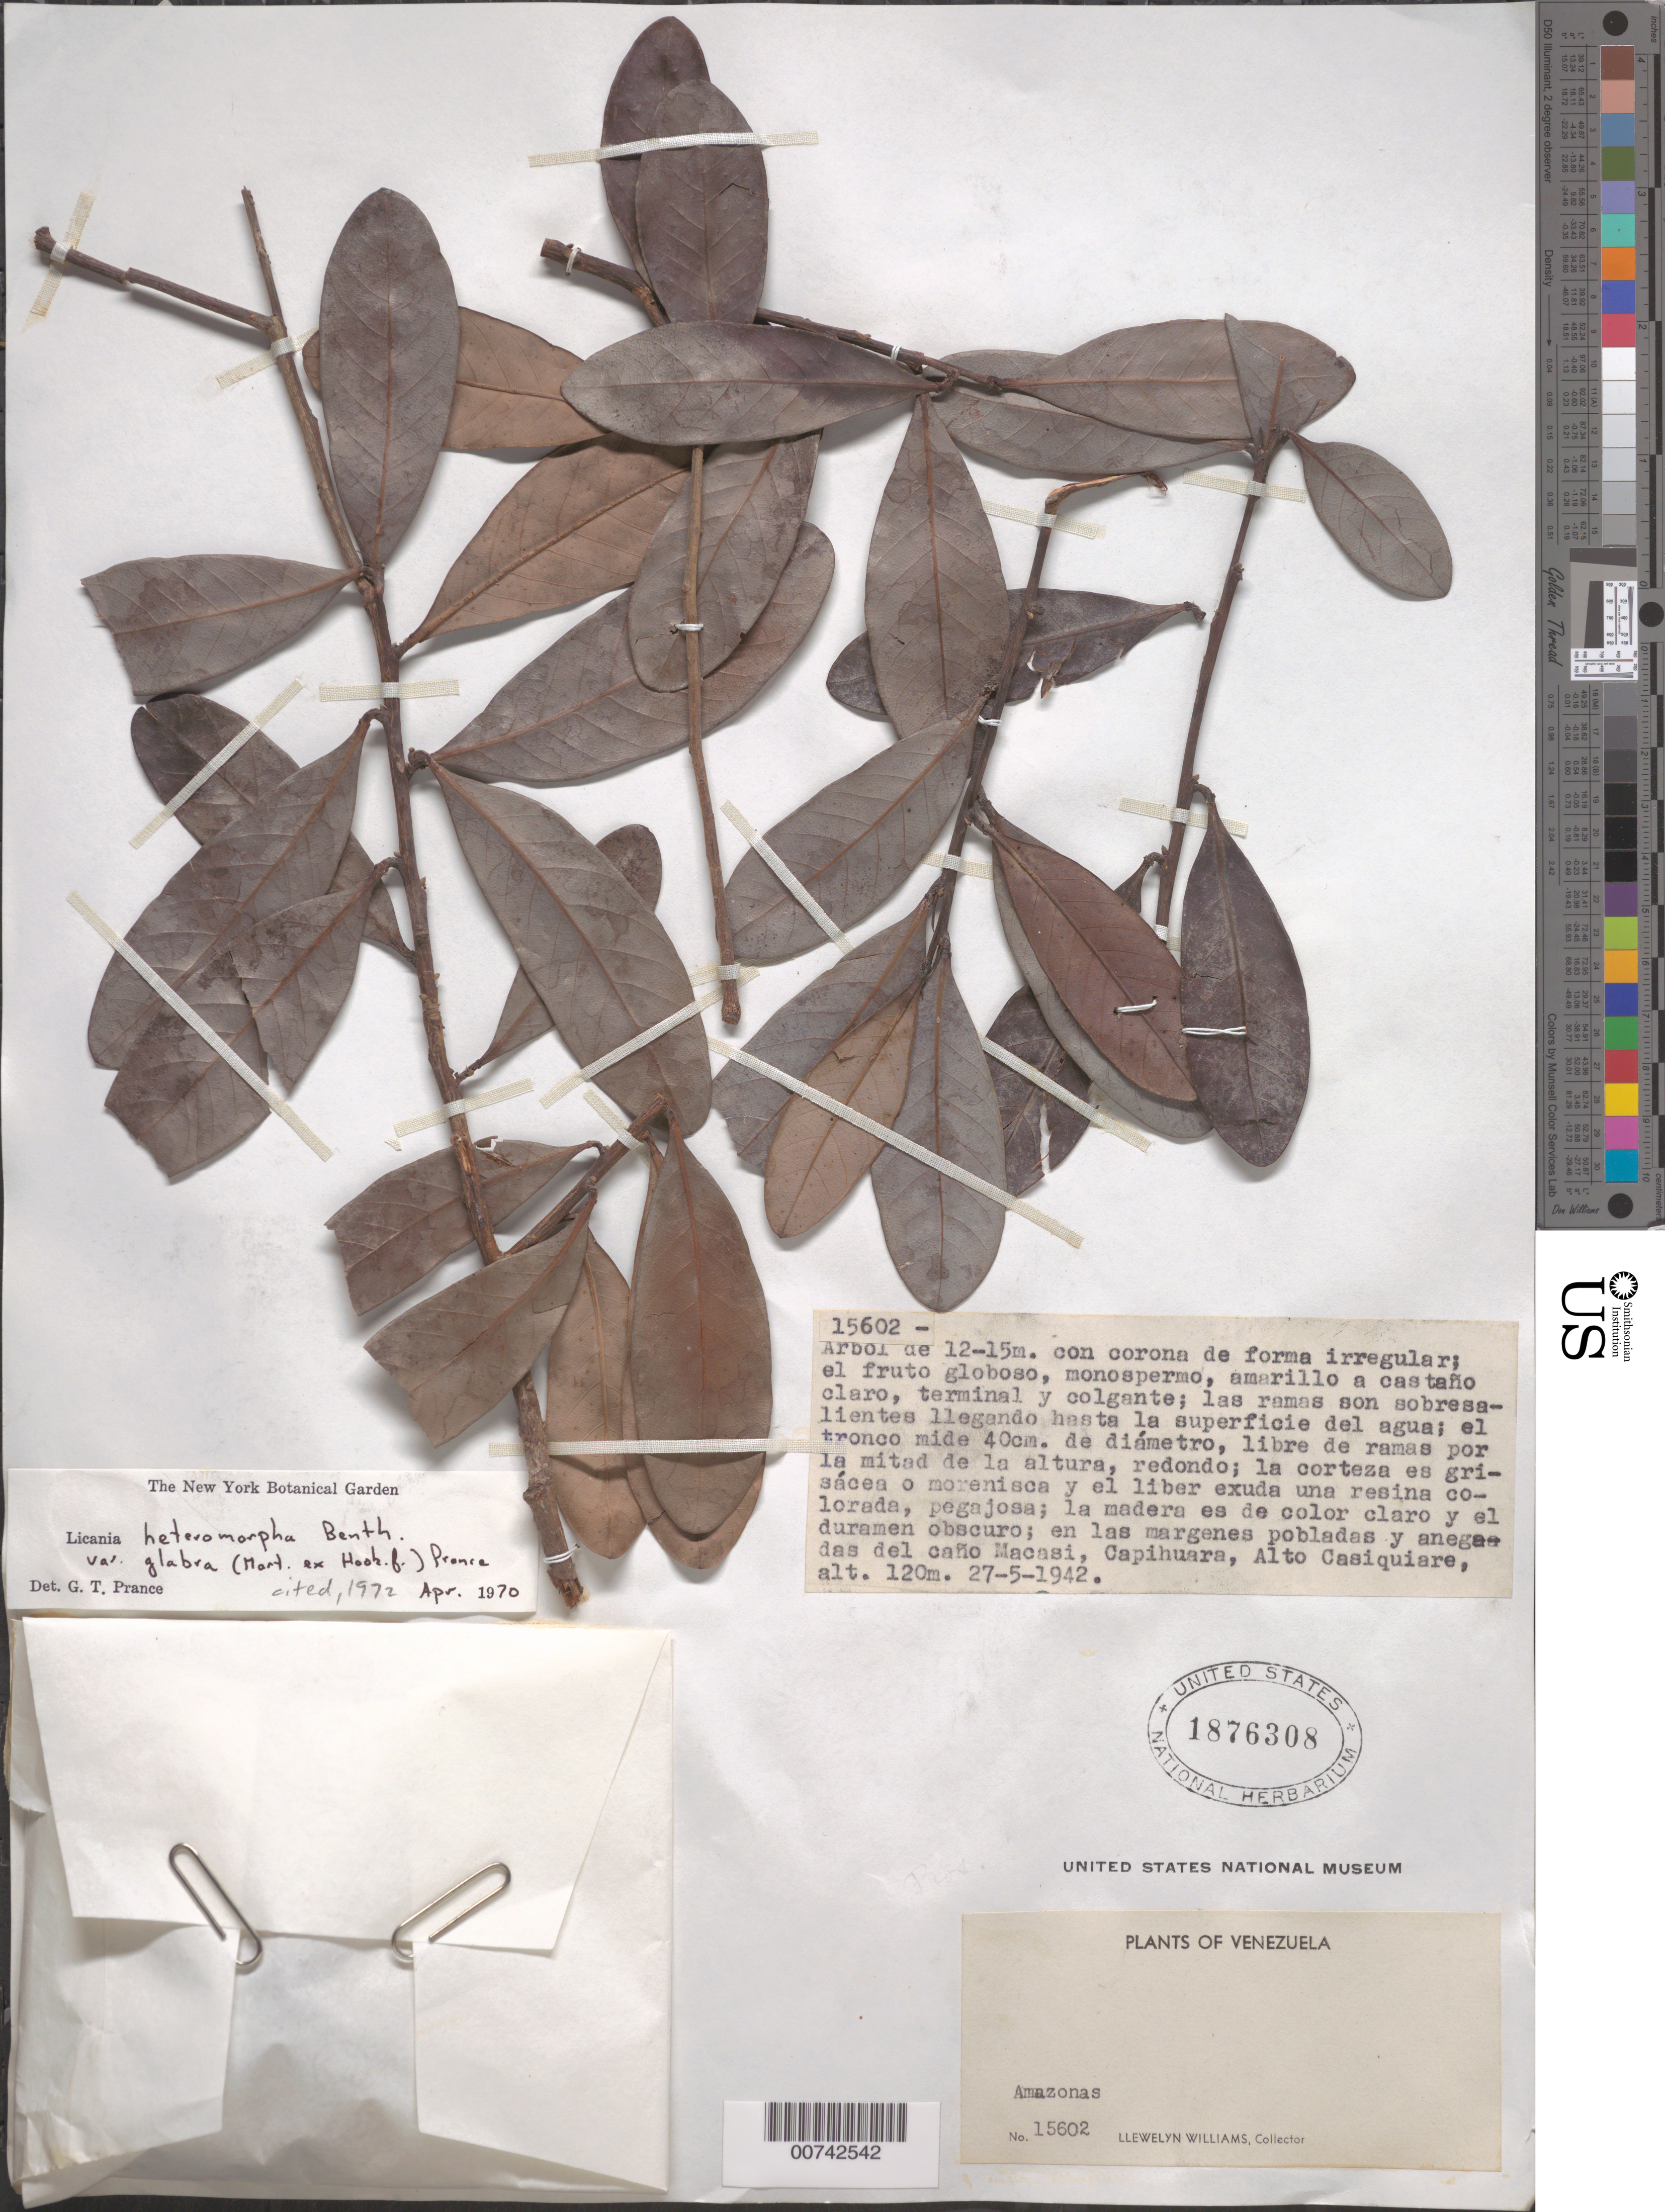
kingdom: Plantae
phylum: Tracheophyta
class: Magnoliopsida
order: Malpighiales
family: Chrysobalanaceae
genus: Hymenopus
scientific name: Hymenopus heteromorphus var. glabrus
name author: (Mart. ex Hook. f.) Sothers & Prance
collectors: Ll. Williams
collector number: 15602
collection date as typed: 27-May-42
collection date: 1942-05-27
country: Venezuela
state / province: Amazonas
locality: Caño Macasí, Capihuara, Alto Casiquiare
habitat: Margenes pobladas y anegdas del cano Macasi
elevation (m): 120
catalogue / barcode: US 1876308